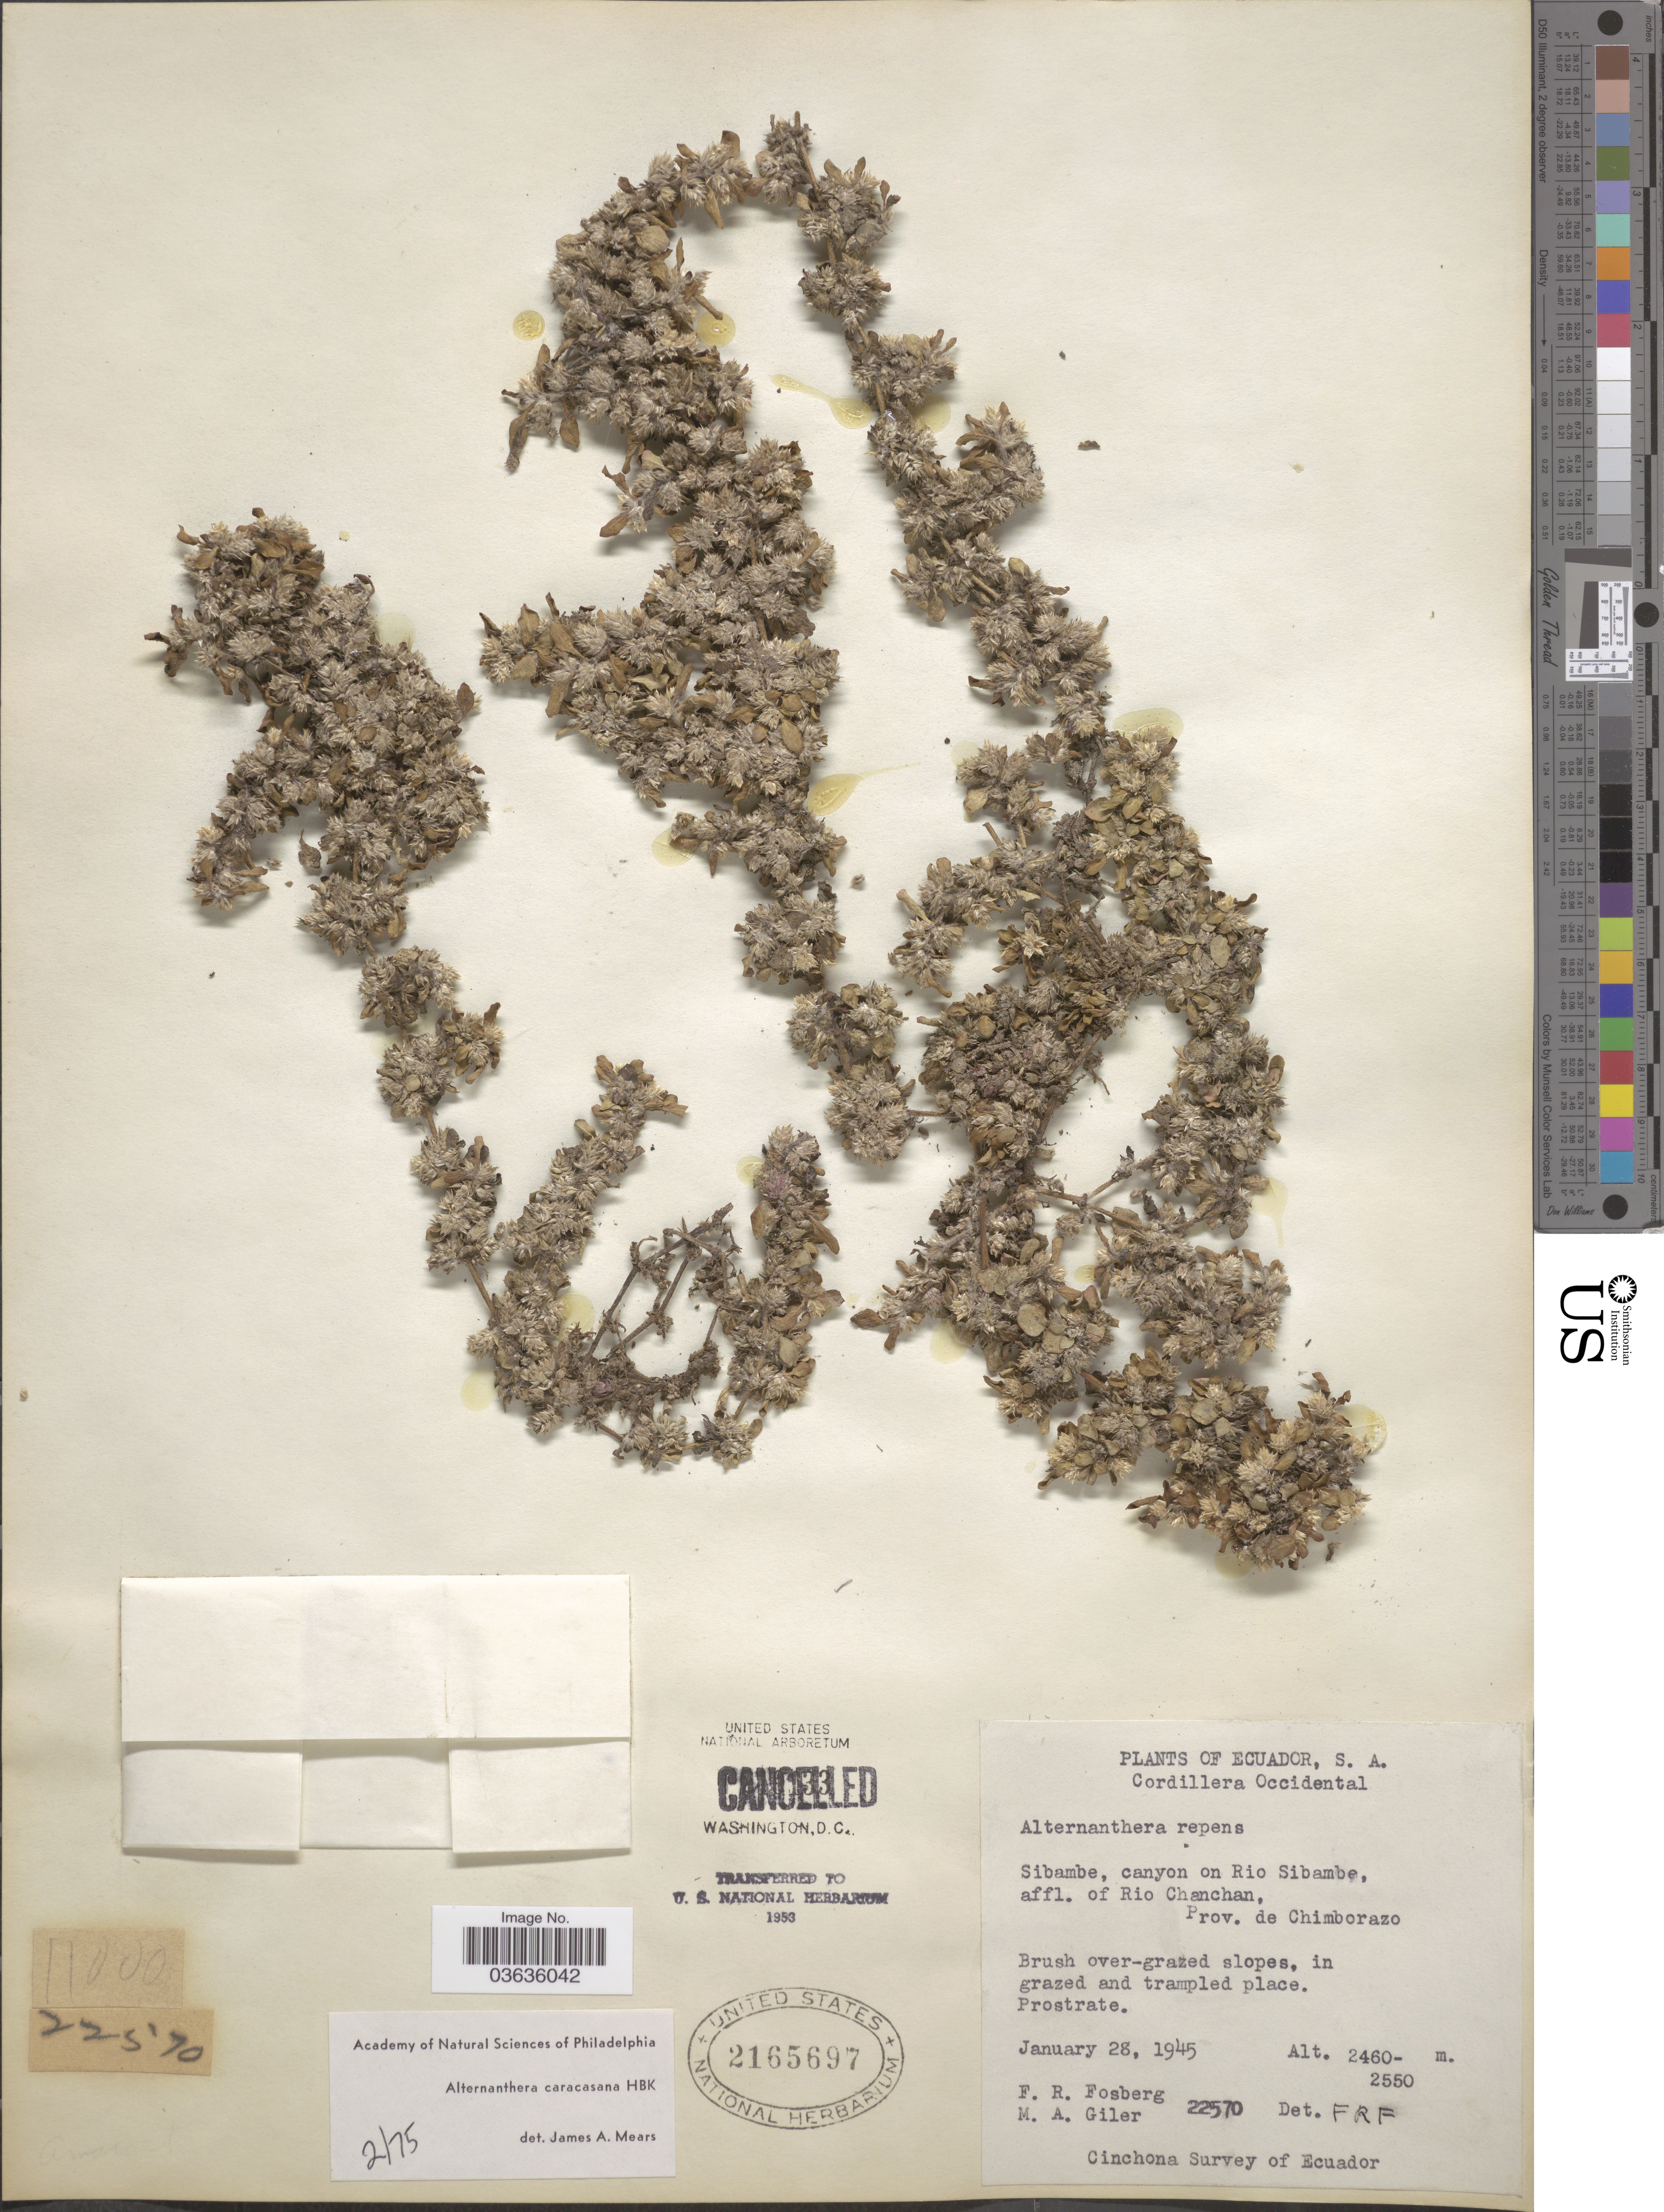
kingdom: Plantae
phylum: Tracheophyta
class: Magnoliopsida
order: Caryophyllales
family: Amaranthaceae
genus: Alternanthera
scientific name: Alternanthera caracasana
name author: Kunth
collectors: F. R. Fosberg & M. Giler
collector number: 22570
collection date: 1945-01-28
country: Ecuador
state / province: Chimborazo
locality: Cordillera Occidental. Sibambe, canyon on Rio Sibambe, affl. of Rio Chanchan.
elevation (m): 2460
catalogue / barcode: US 2165697